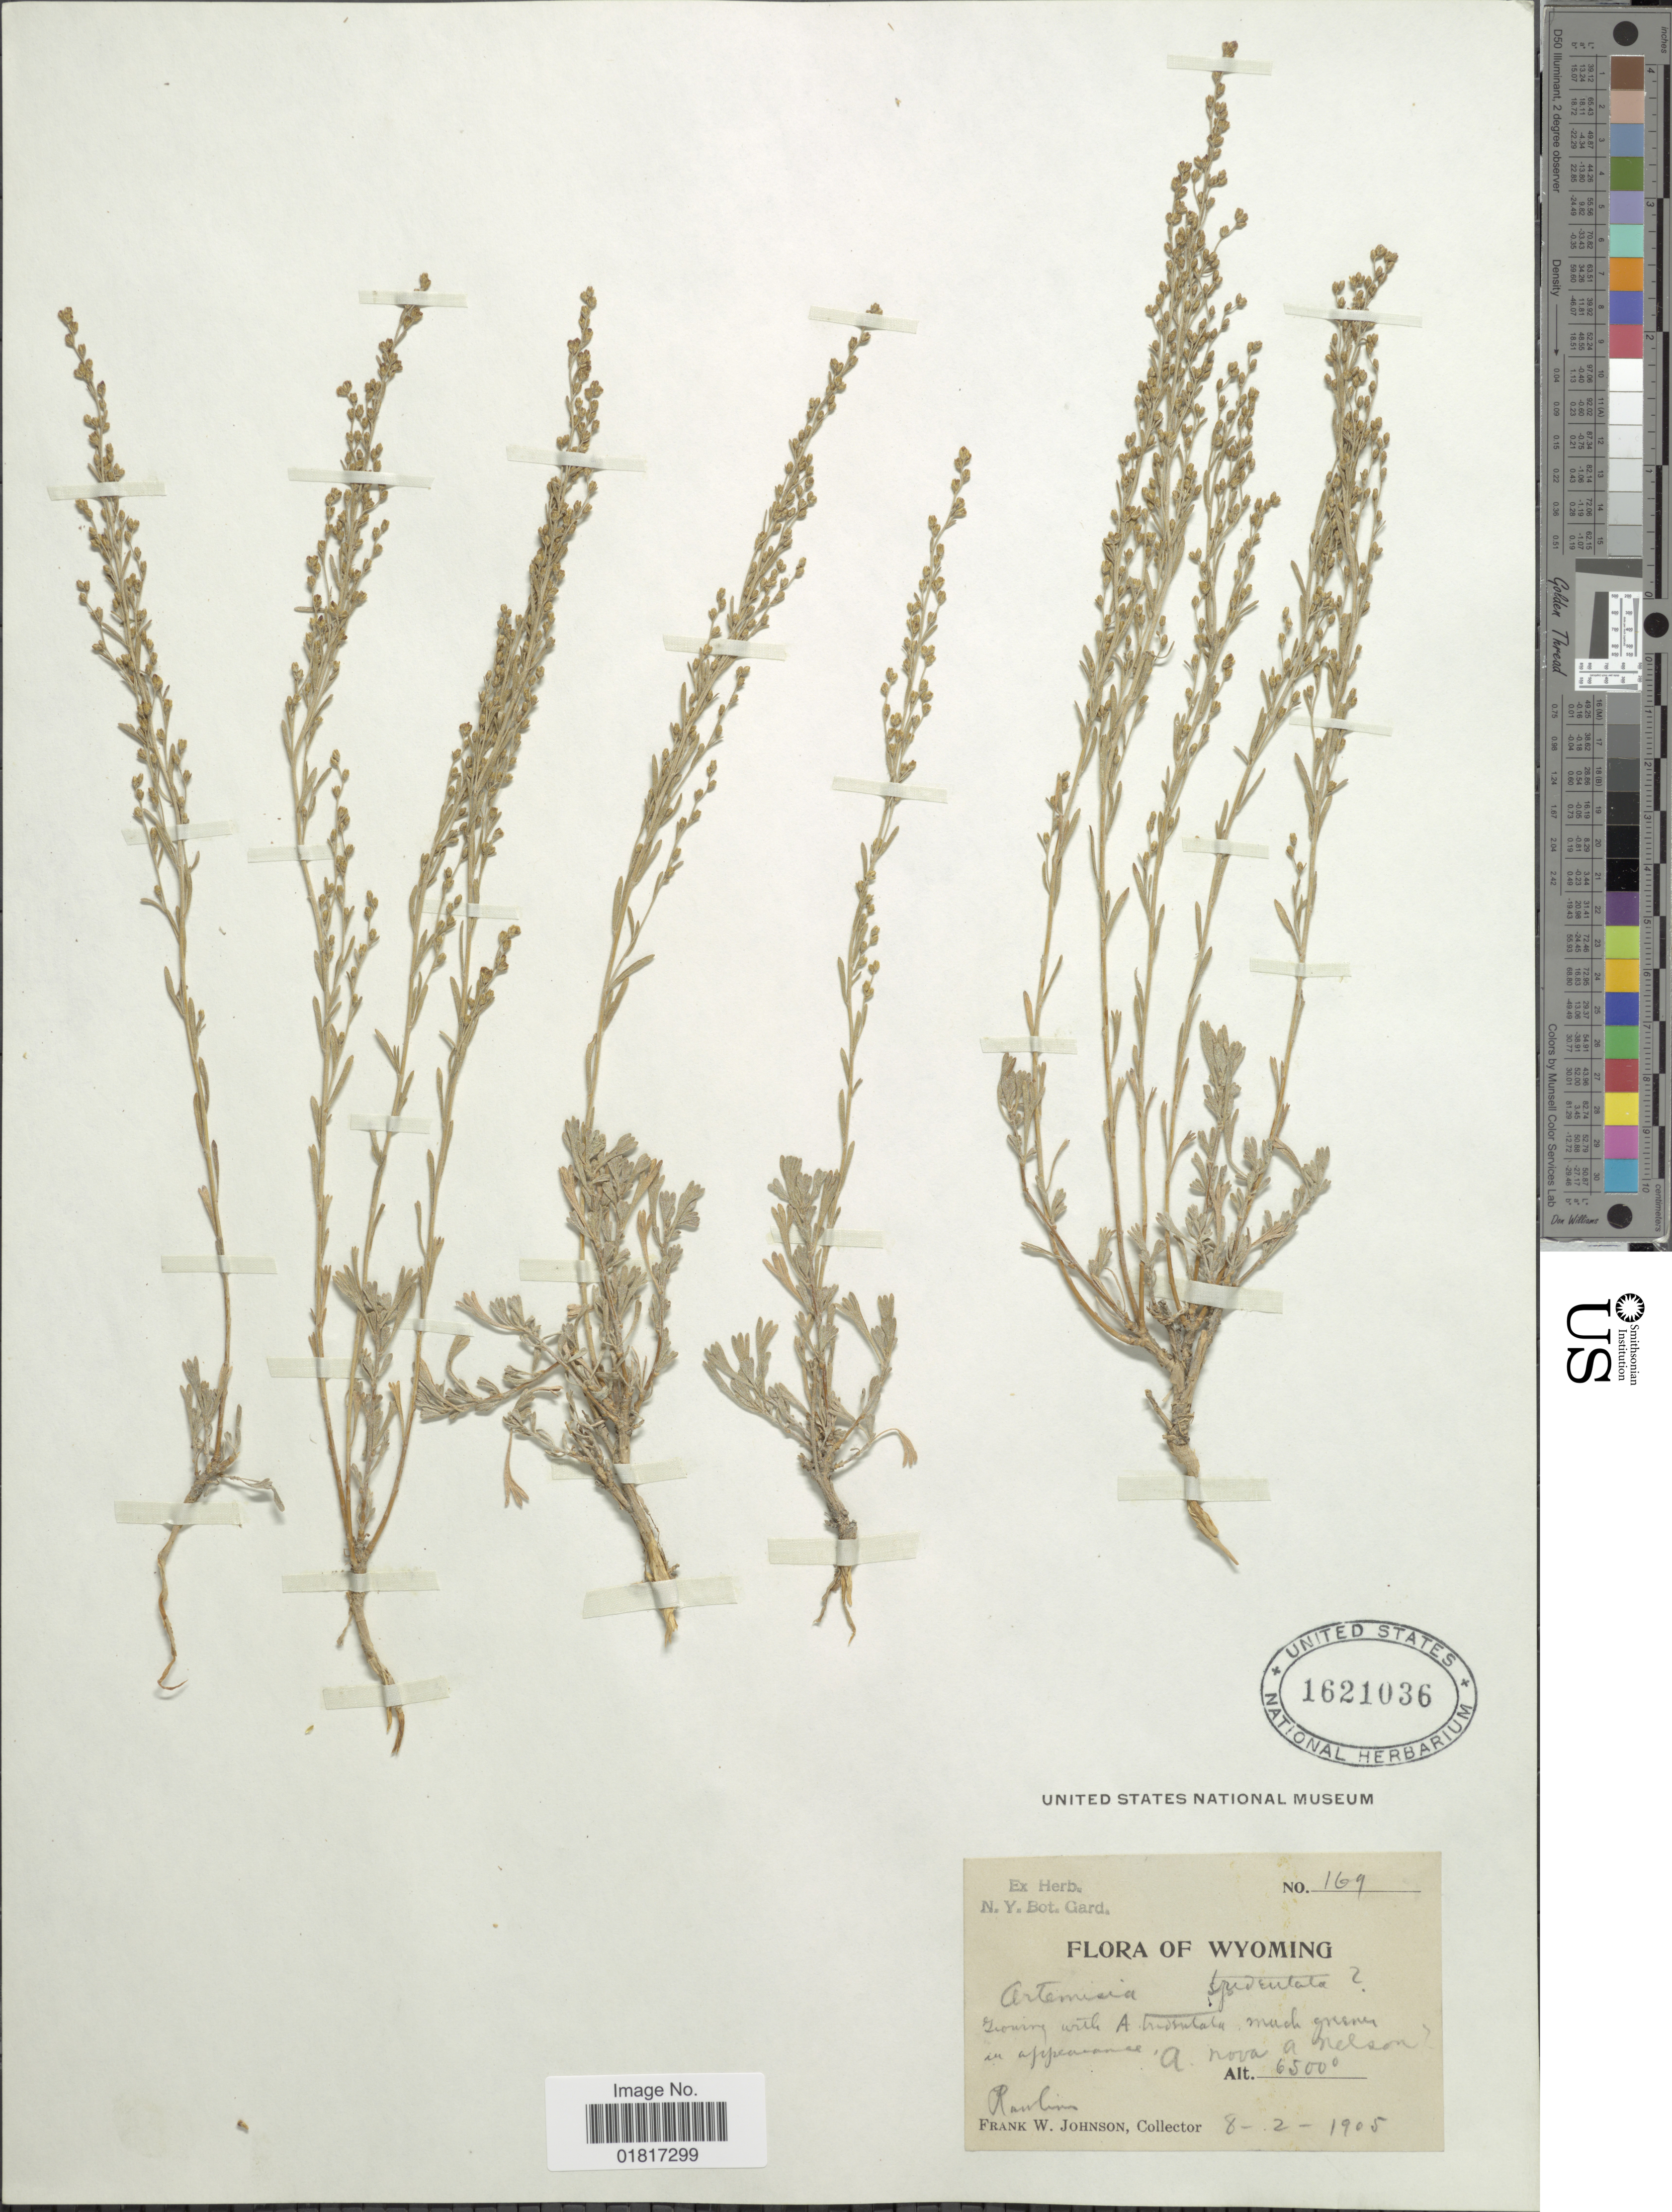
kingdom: Plantae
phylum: Tracheophyta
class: Magnoliopsida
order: Asterales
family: Asteraceae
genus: Artemisia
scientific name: Artemisia tridentata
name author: Nutt.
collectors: F. W. Johnson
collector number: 169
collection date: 1905-08-02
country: United States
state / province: Wyoming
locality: Rawlins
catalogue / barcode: US 1621036